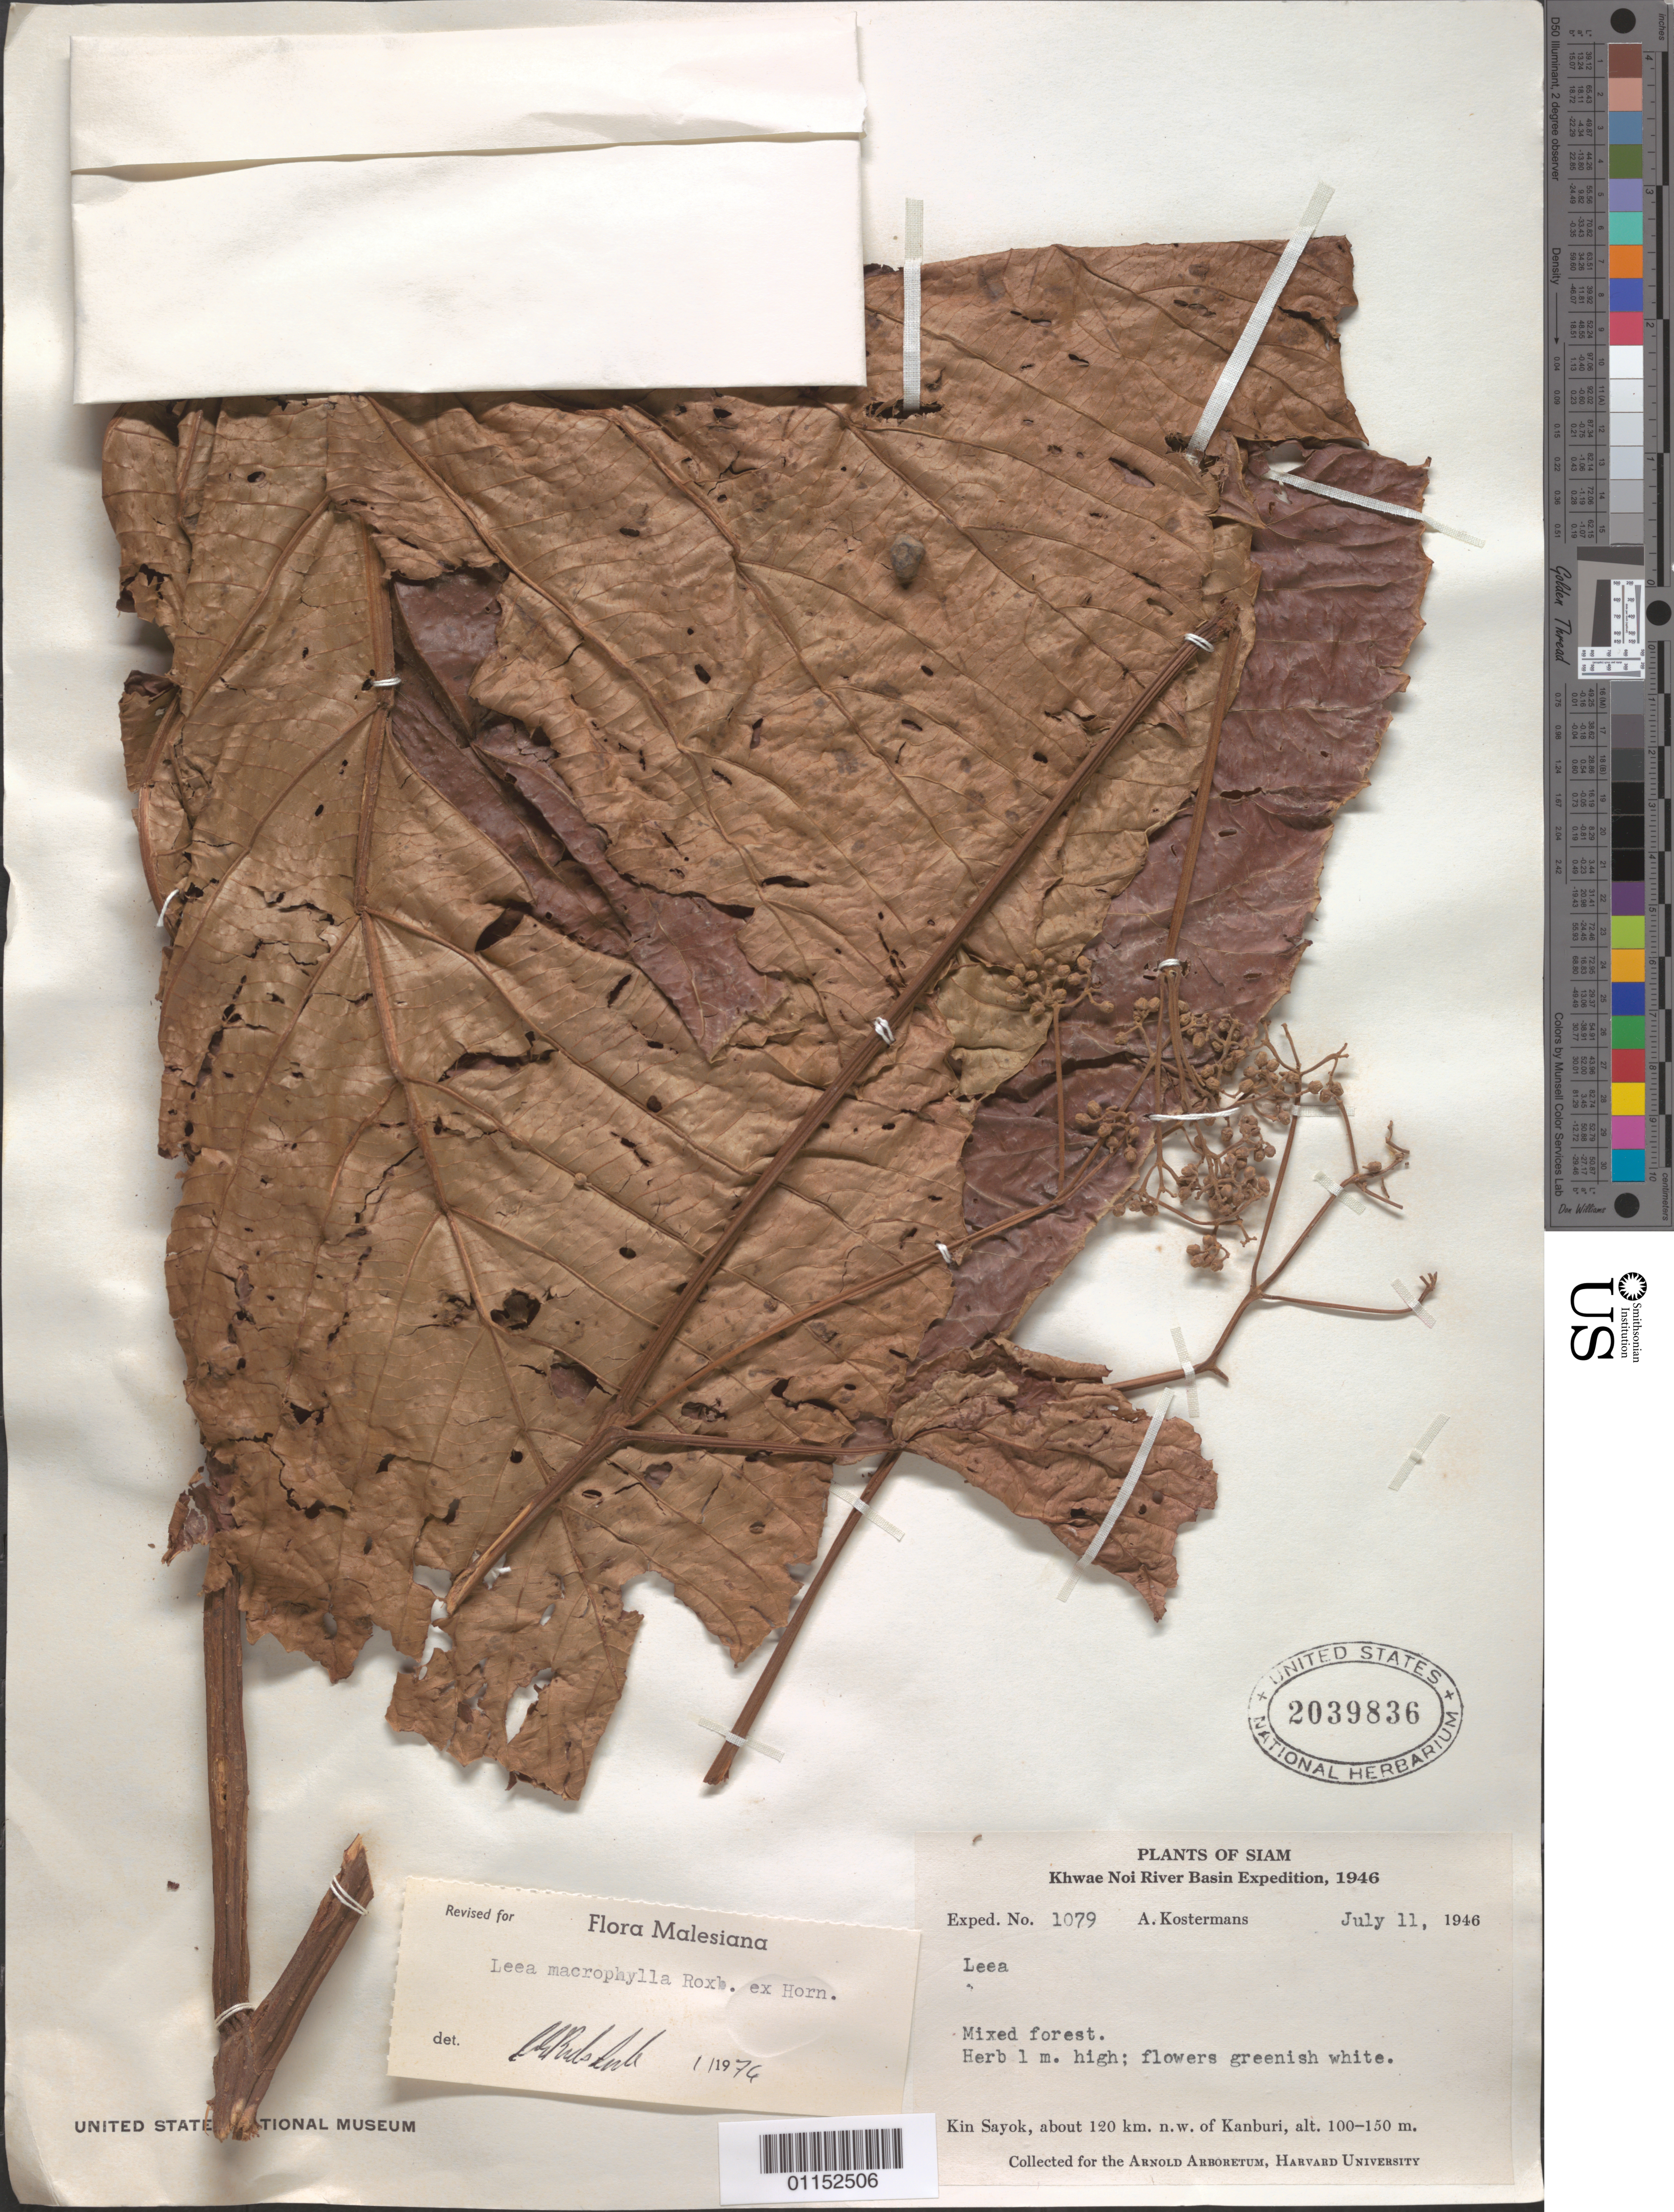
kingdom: Plantae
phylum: Tracheophyta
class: Magnoliopsida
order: Vitales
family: Vitaceae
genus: Leea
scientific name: Leea macrophylla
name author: Roxb. ex Hornem.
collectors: A. J. G. Kostermans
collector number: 1079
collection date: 1946-07-11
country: Thailand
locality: Kin Sayok, about 120 km NW of Kanburi.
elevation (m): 100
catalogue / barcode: US 2039836